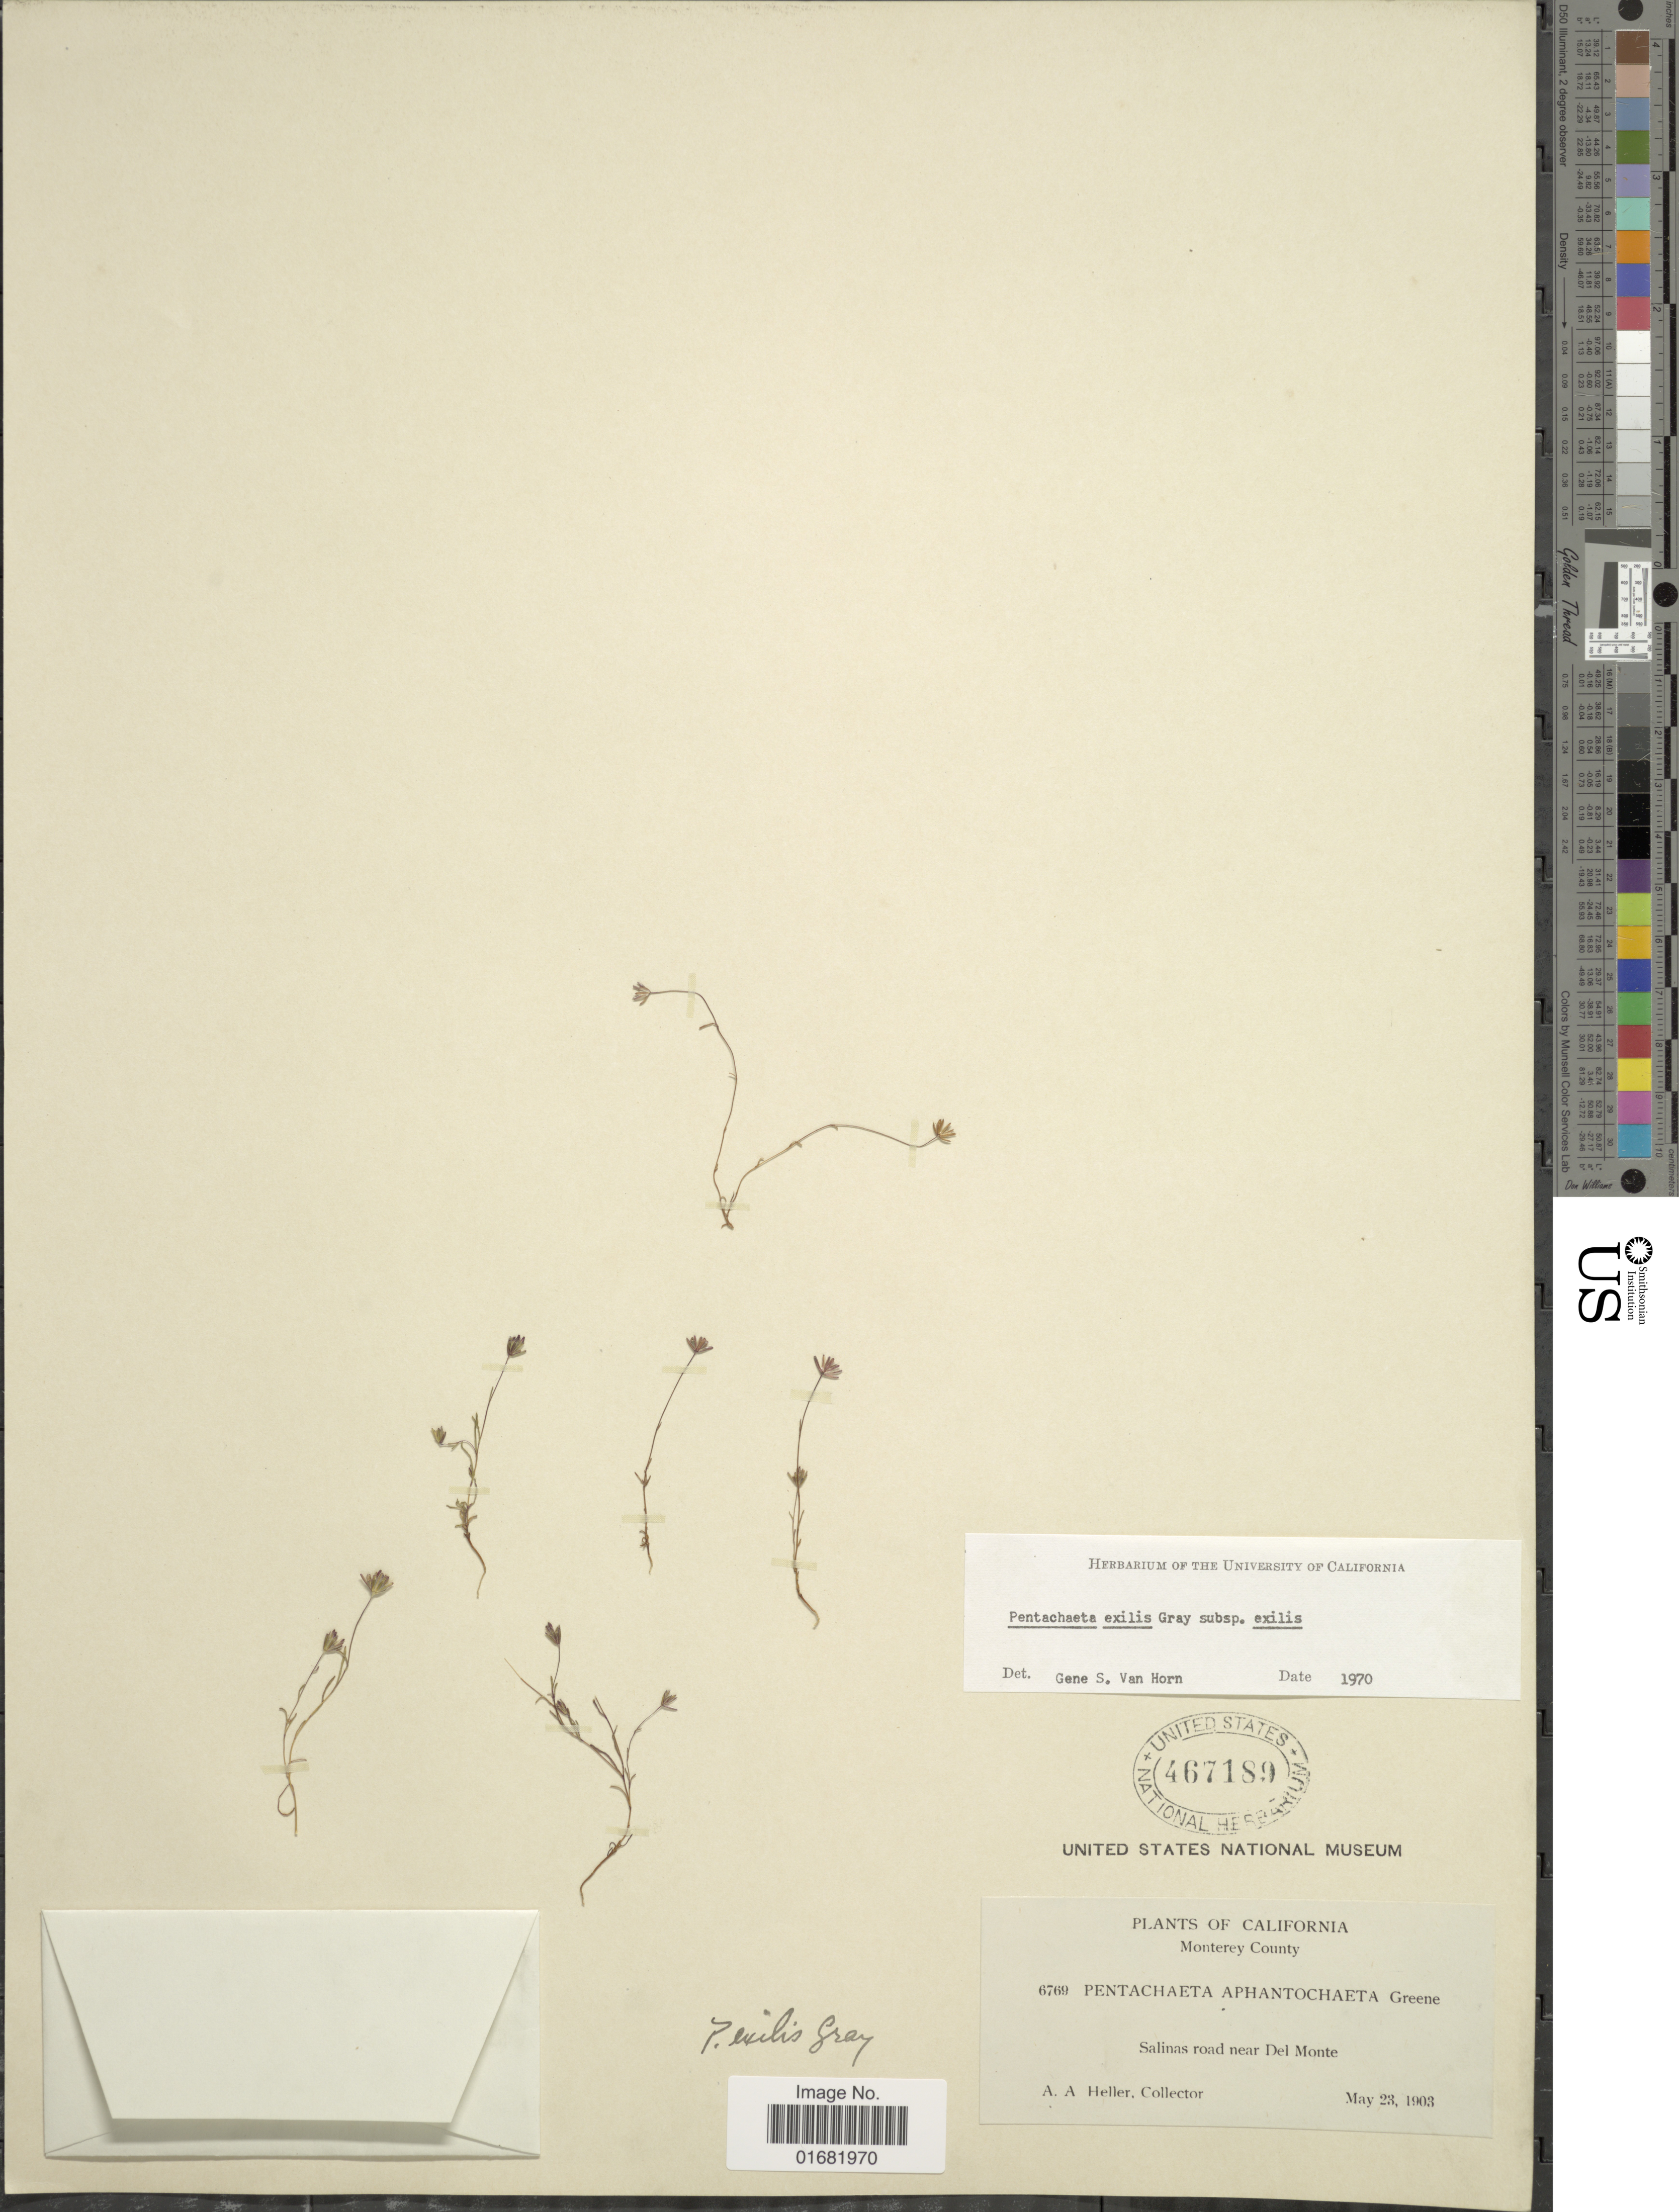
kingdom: Plantae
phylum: Tracheophyta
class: Magnoliopsida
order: Asterales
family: Asteraceae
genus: Pentachaeta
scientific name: Pentachaeta exilis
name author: A. Gray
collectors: A. A. Heller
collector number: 6769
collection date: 1903-05-23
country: United States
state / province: California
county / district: Monterey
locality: Monterey County. Salinas road near Del Monte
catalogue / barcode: US 467189